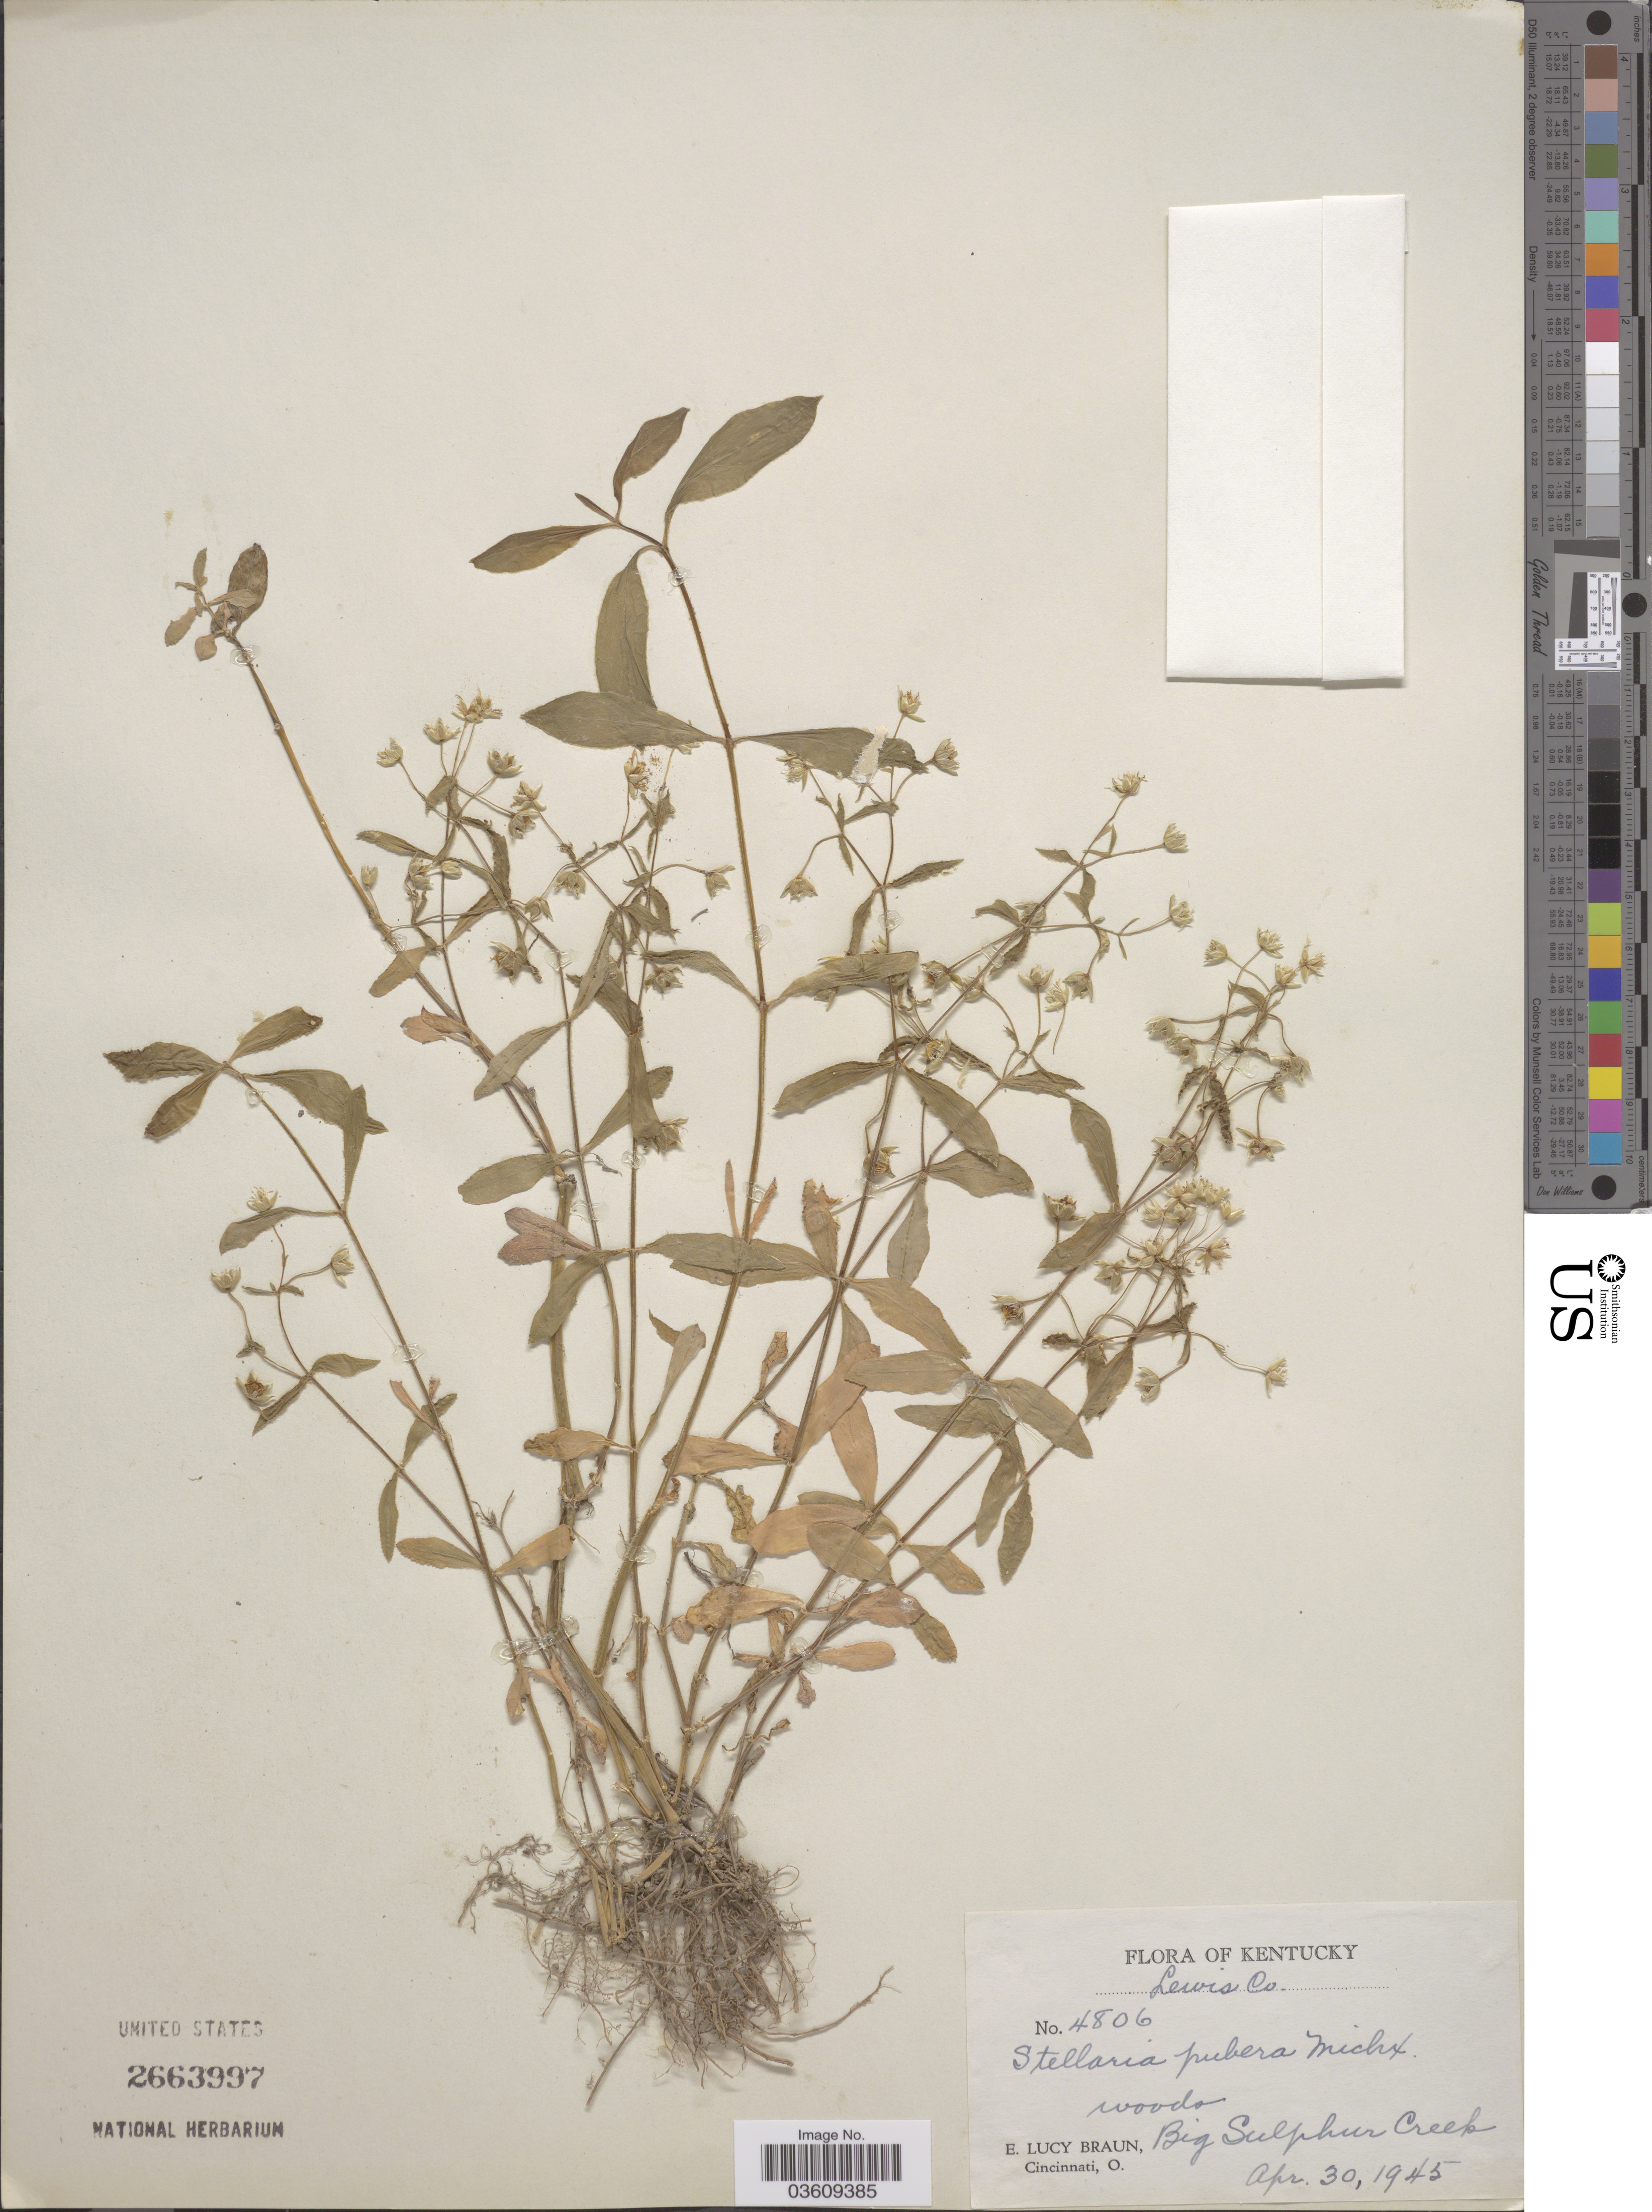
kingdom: Plantae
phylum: Tracheophyta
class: Magnoliopsida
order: Caryophyllales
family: Caryophyllaceae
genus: Stellaria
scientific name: Stellaria pubera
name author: Michx.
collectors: E. L. Braun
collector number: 4806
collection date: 1945-04-30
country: United States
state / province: Kentucky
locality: Lewis Co. Big Sulphur Creek.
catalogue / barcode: US 2663997